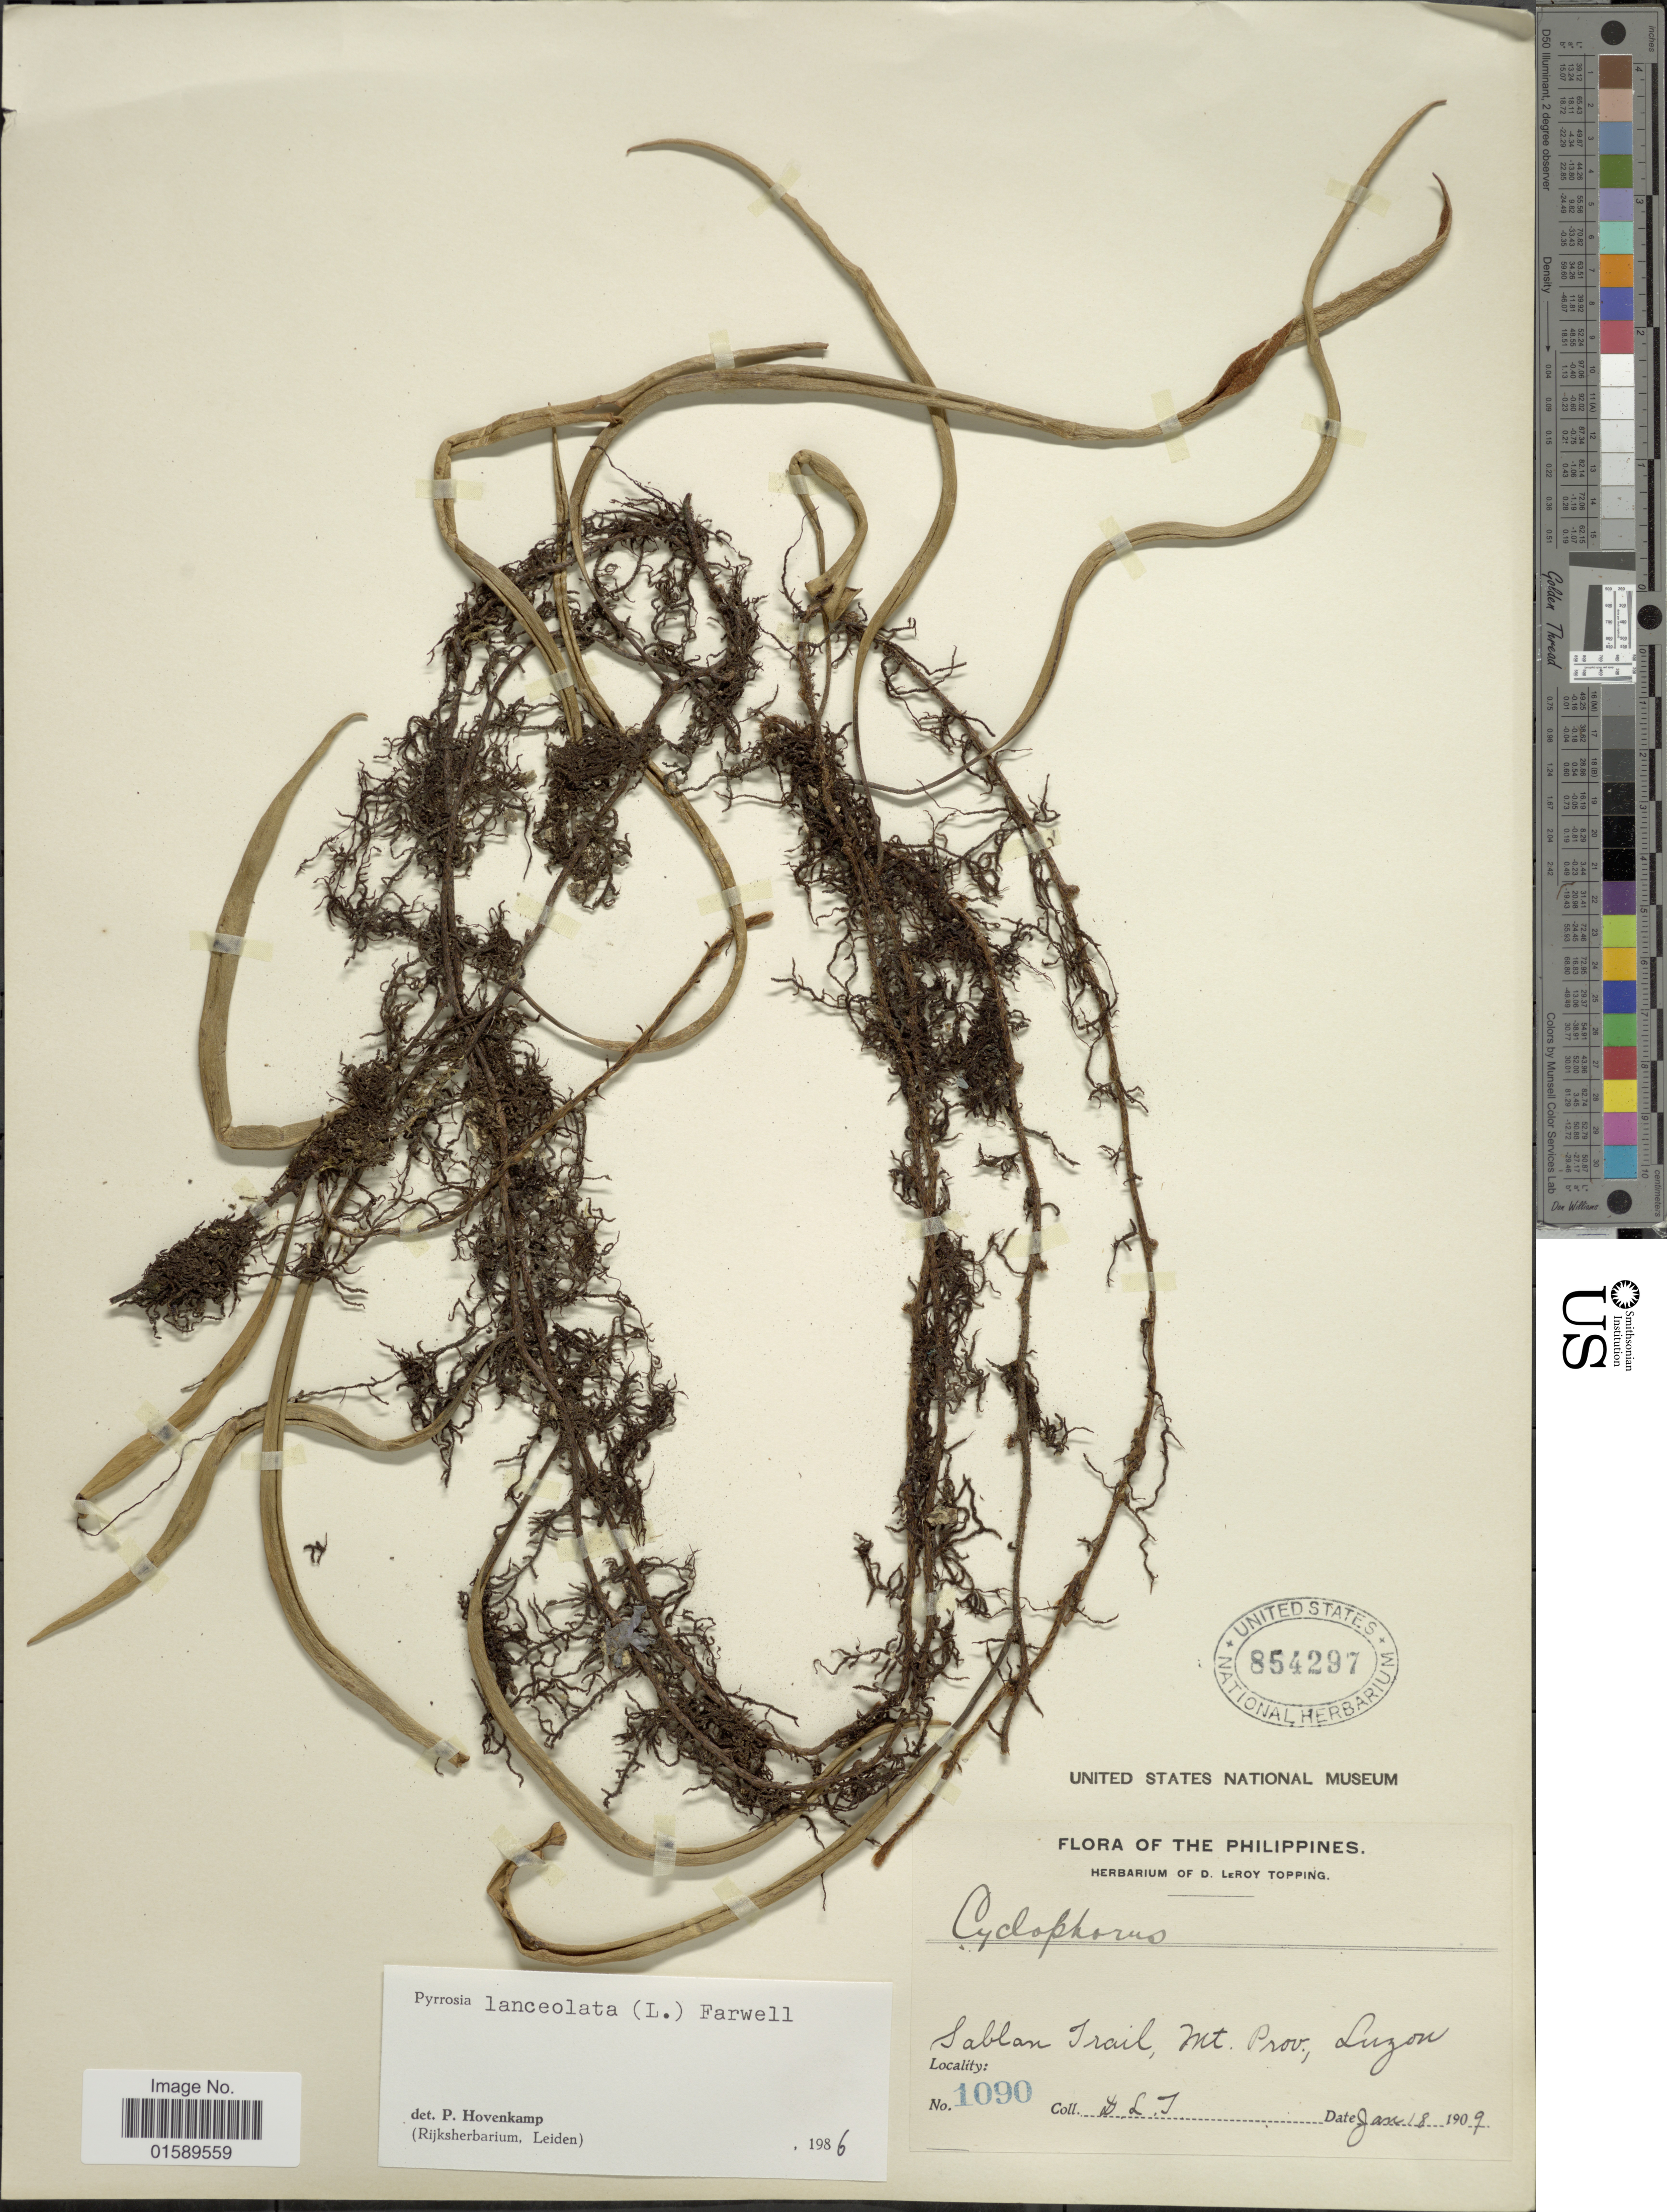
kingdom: Plantae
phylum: Tracheophyta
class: Polypodiopsida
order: Polypodiales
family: Polypodiaceae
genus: Pyrrosia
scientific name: Pyrrosia lanceolata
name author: (L.) Farw.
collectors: D. L. Topping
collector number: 1090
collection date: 1909-01-18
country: Philippines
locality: Sablan Trail, Mt. Prov. Luzon.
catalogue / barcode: US 854297